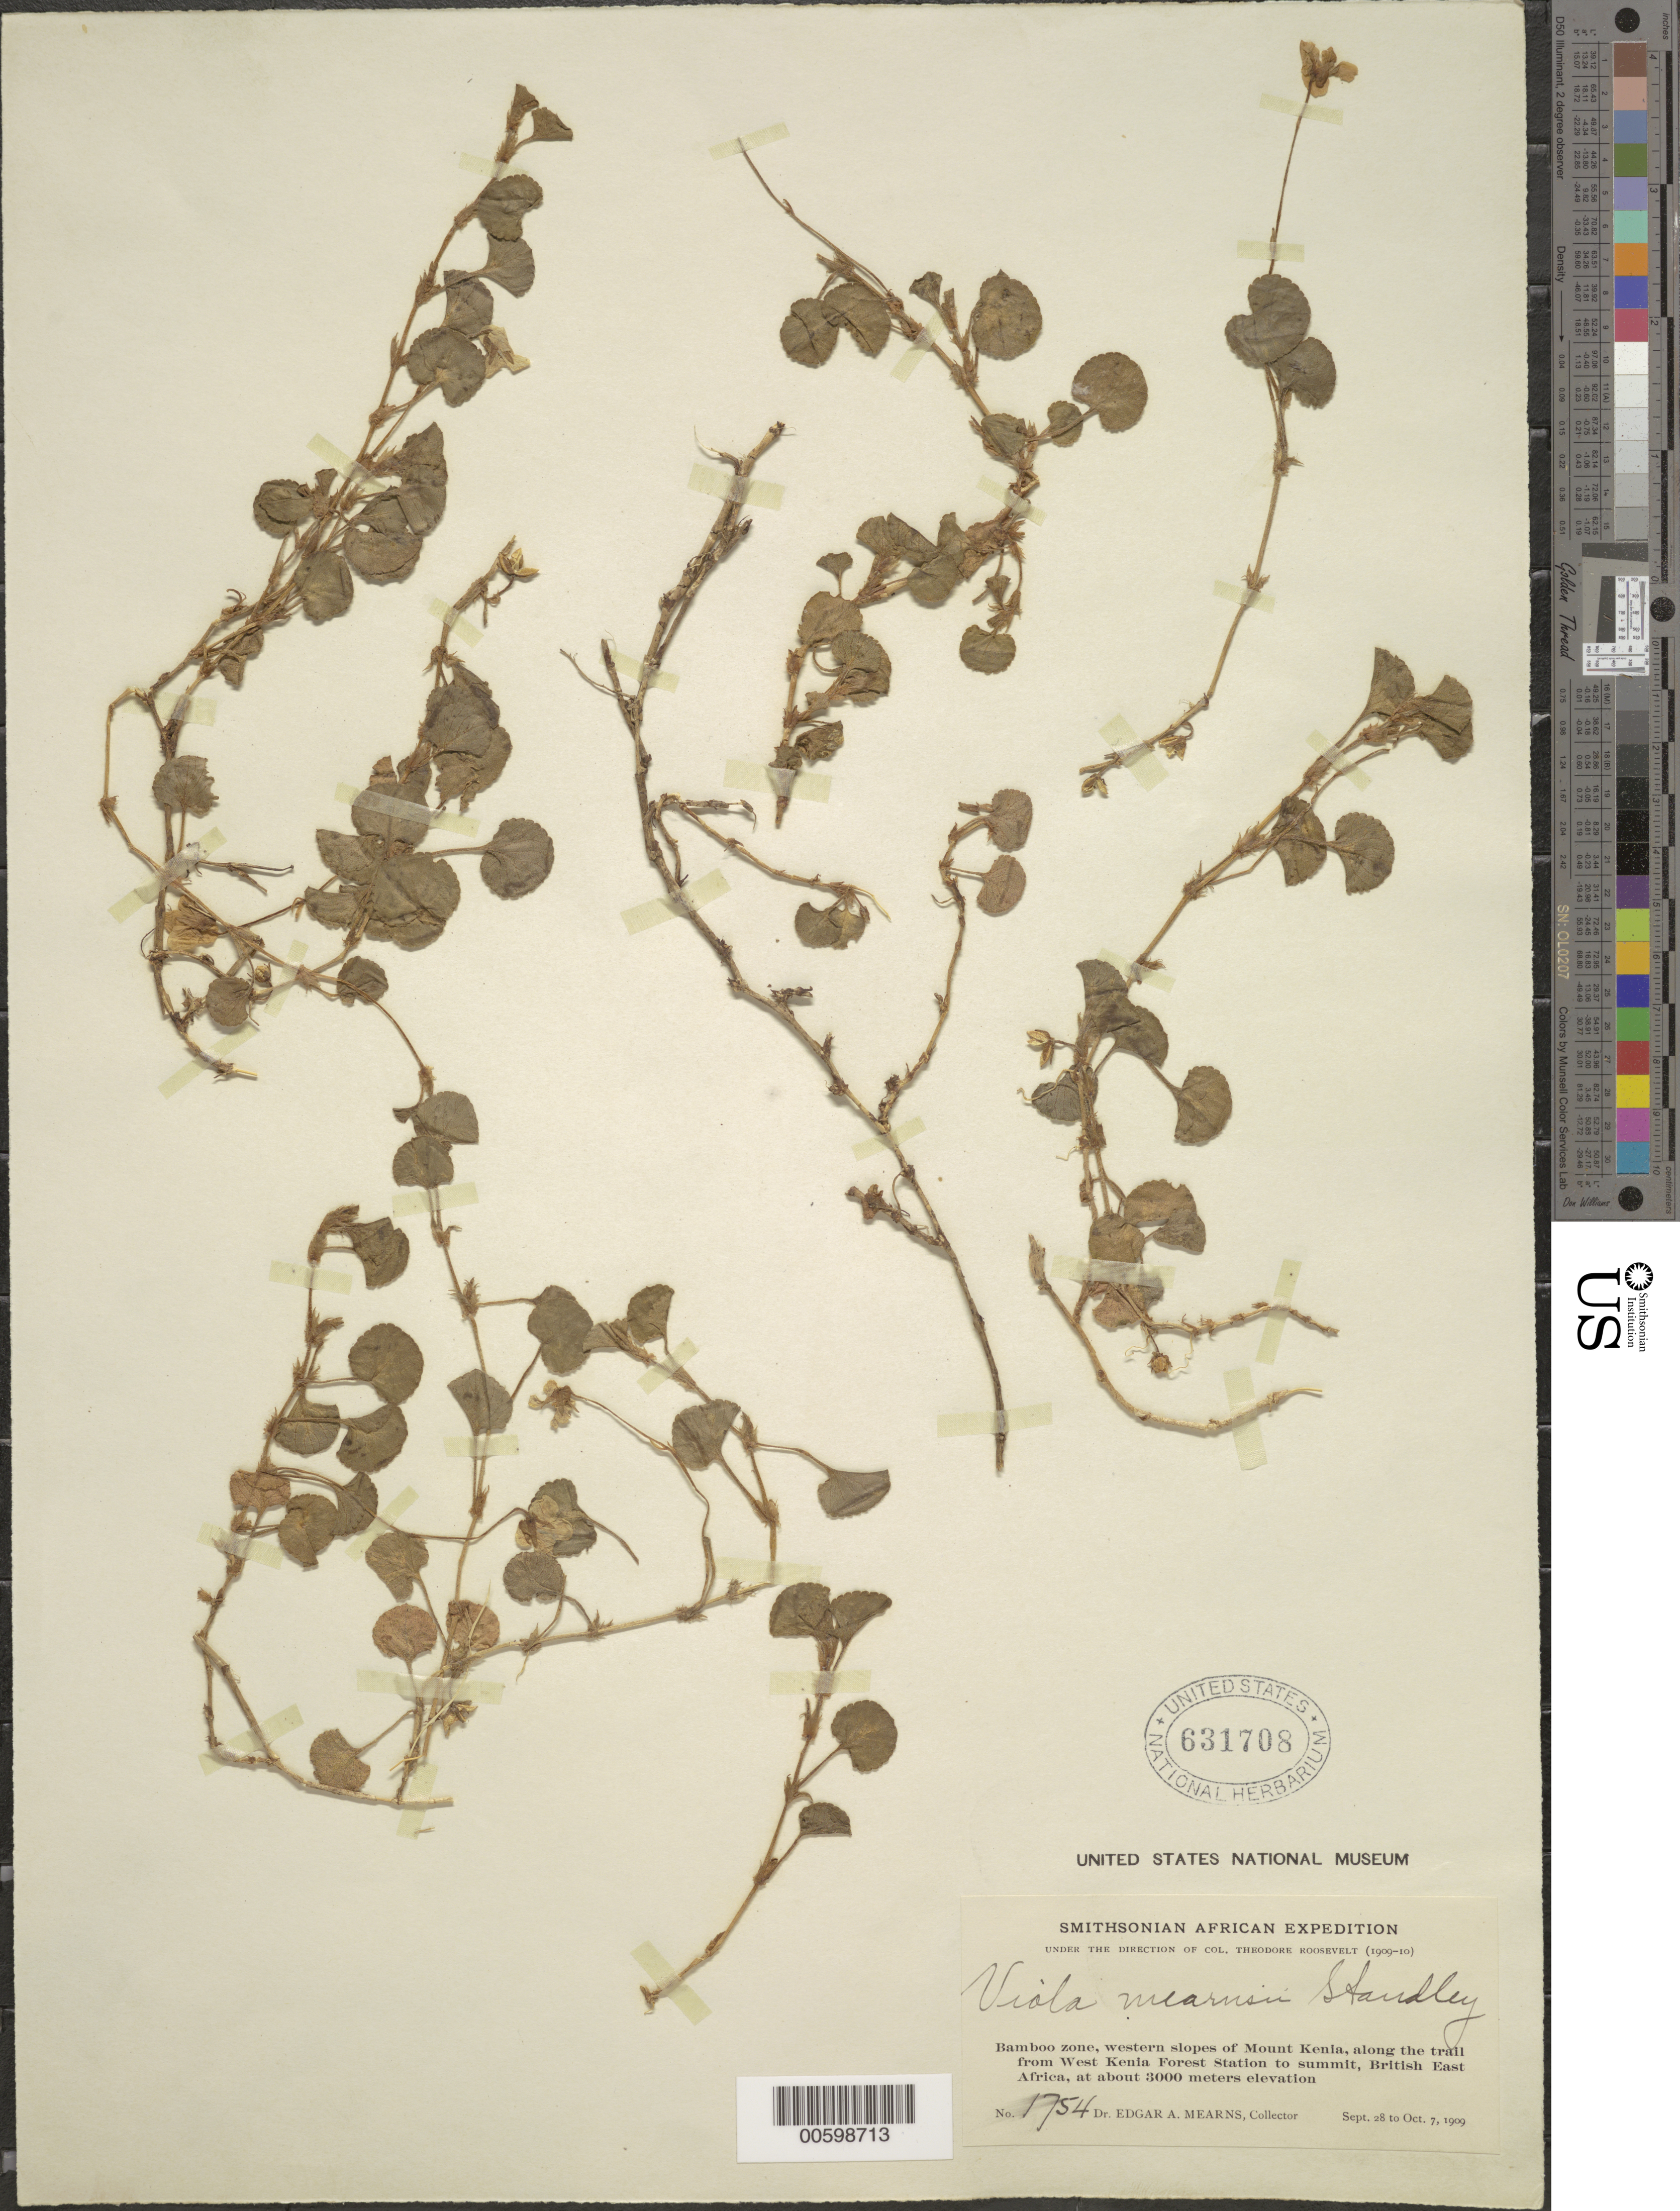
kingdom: Plantae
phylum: Tracheophyta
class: Magnoliopsida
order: Malpighiales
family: Violaceae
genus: Viola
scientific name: Viola mearnsii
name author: Standl.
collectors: E. A. Mearns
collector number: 1754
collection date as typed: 21 Sep 1909 to 27 Sep 1909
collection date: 1909-09-21/1909-09-27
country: Kenya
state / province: Nyeri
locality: Western slopes of Mount Kenya, along the trail from West Kenya Forest station to summit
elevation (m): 3000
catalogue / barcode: US 631708